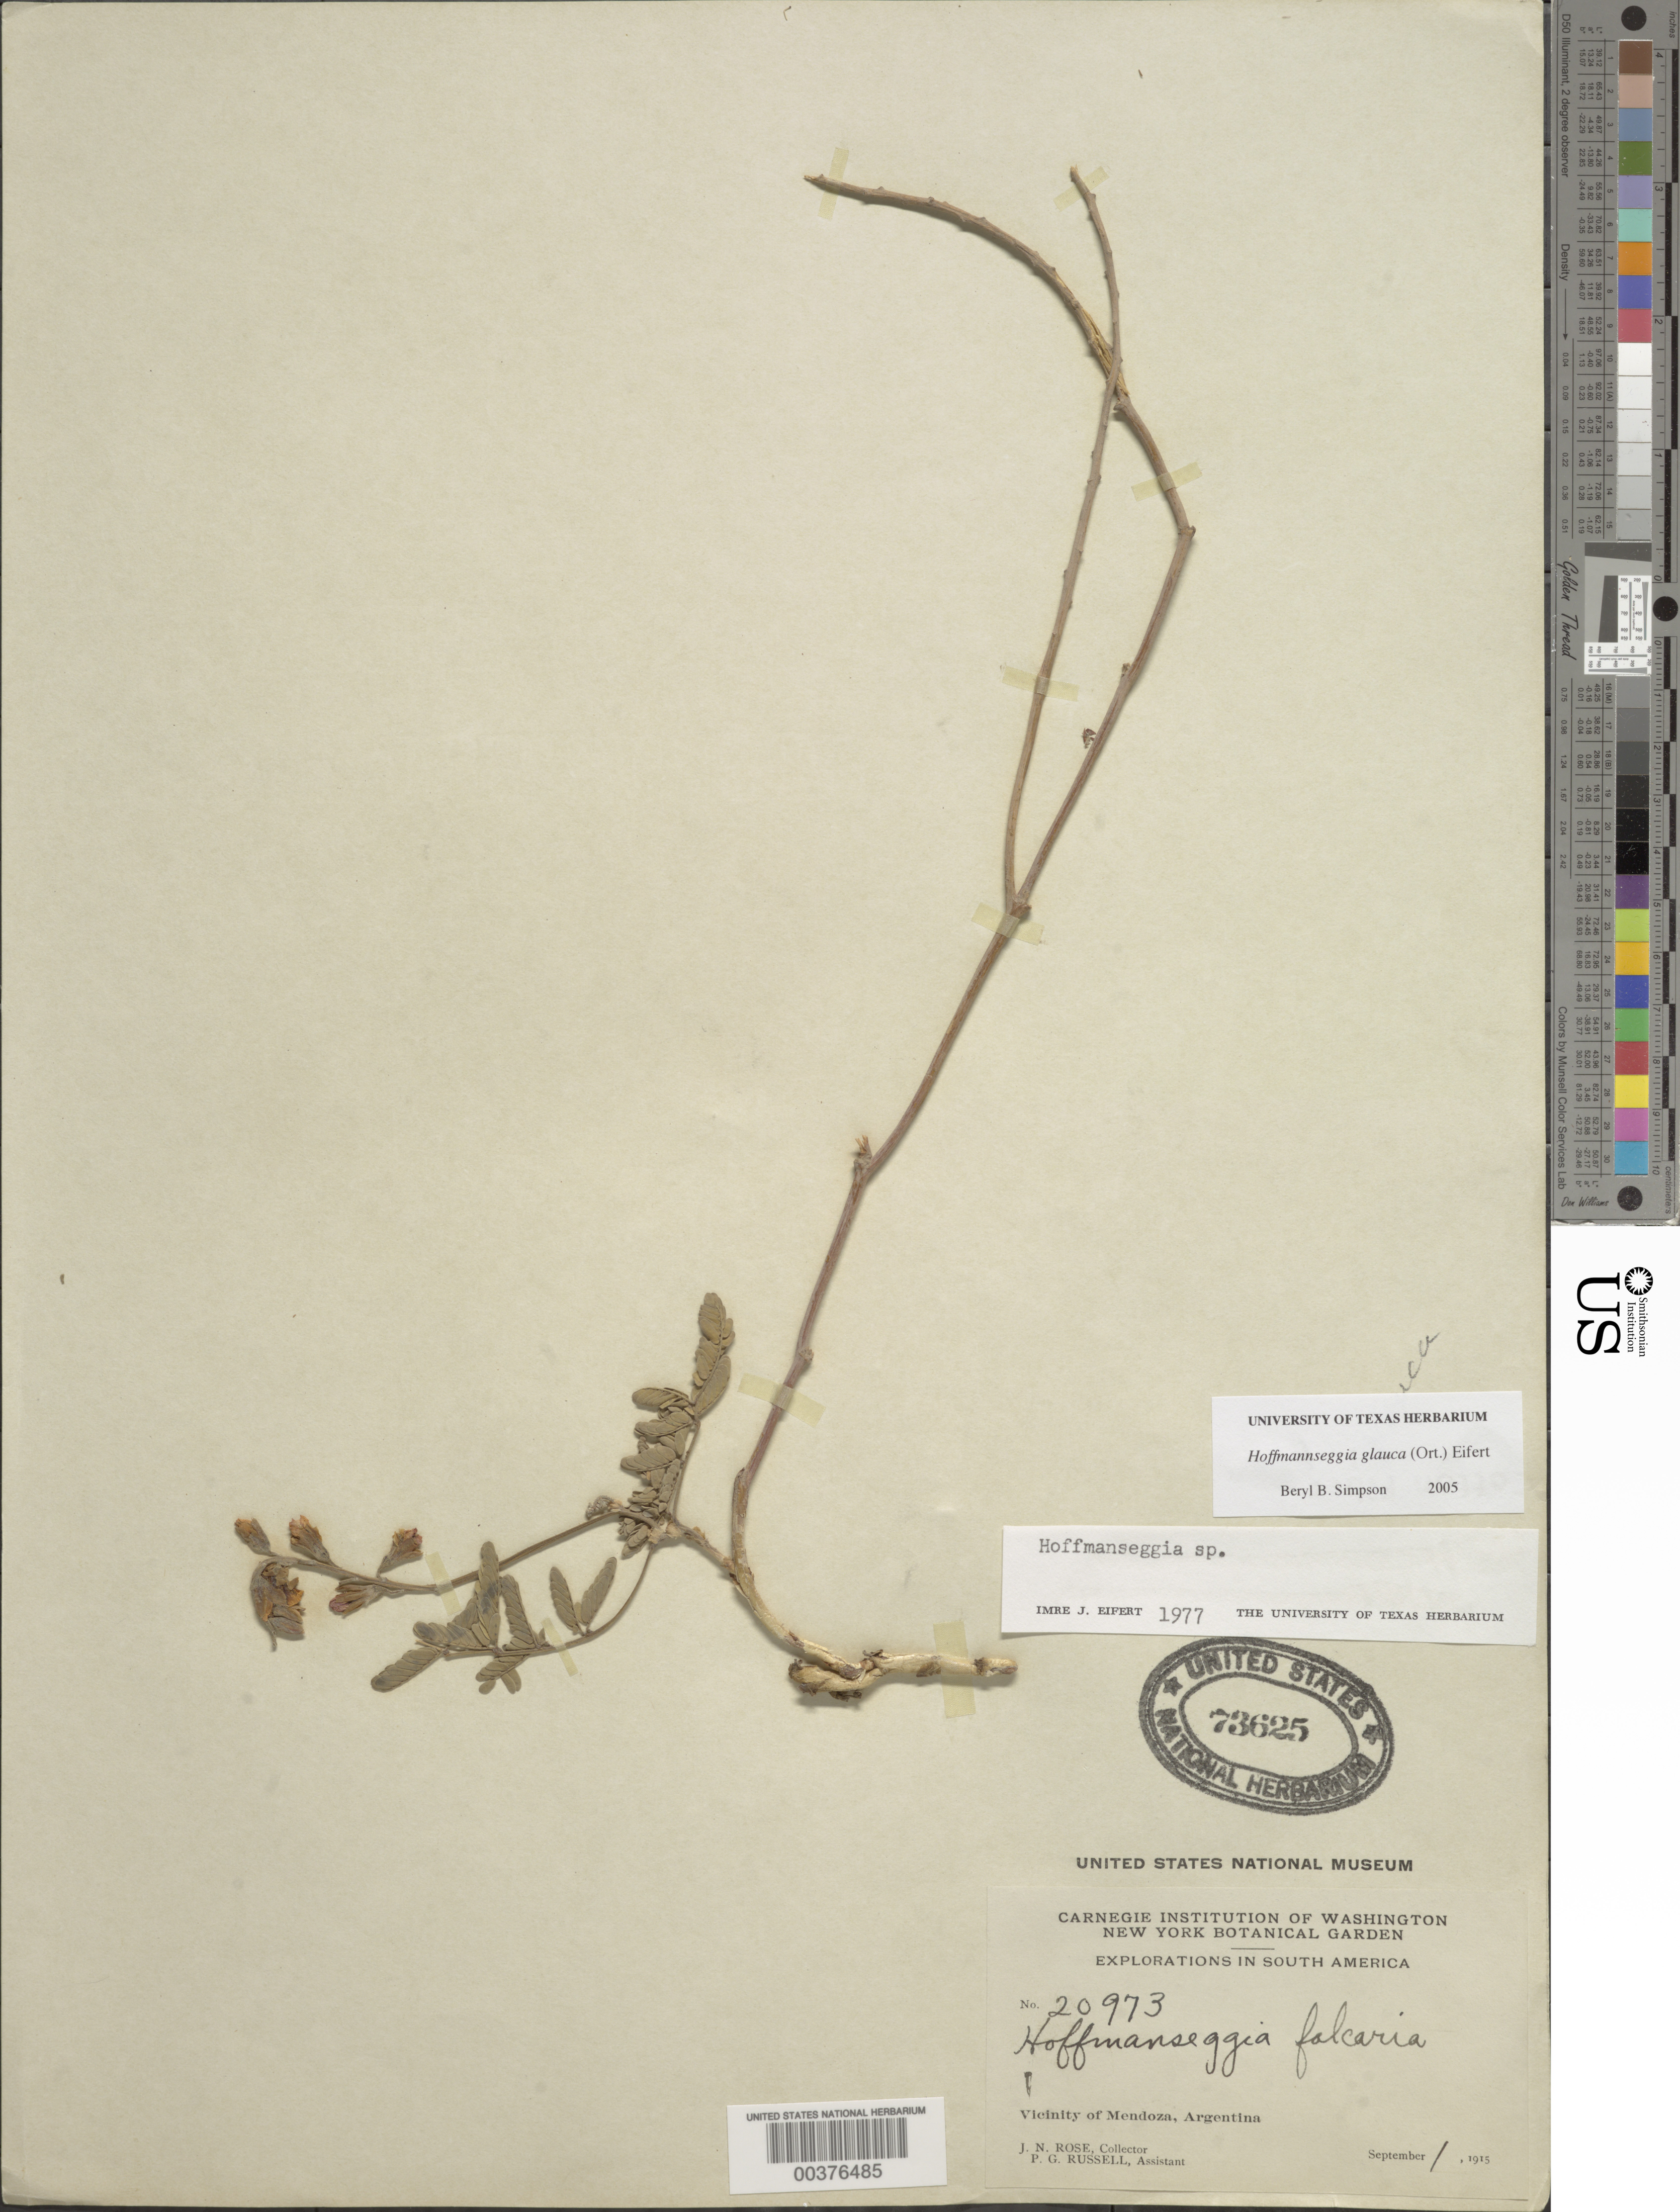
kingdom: Plantae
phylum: Tracheophyta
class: Magnoliopsida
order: Fabales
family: Fabaceae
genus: Hoffmannseggia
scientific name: Hoffmannseggia glauca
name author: (Ortega) Eifert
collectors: J. N. Rose & P. G. Russell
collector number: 20973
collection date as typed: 01 Sep 1915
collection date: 1915-09-01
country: Argentina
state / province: Mendoza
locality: Vicinity of Mendoza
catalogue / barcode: US 73625